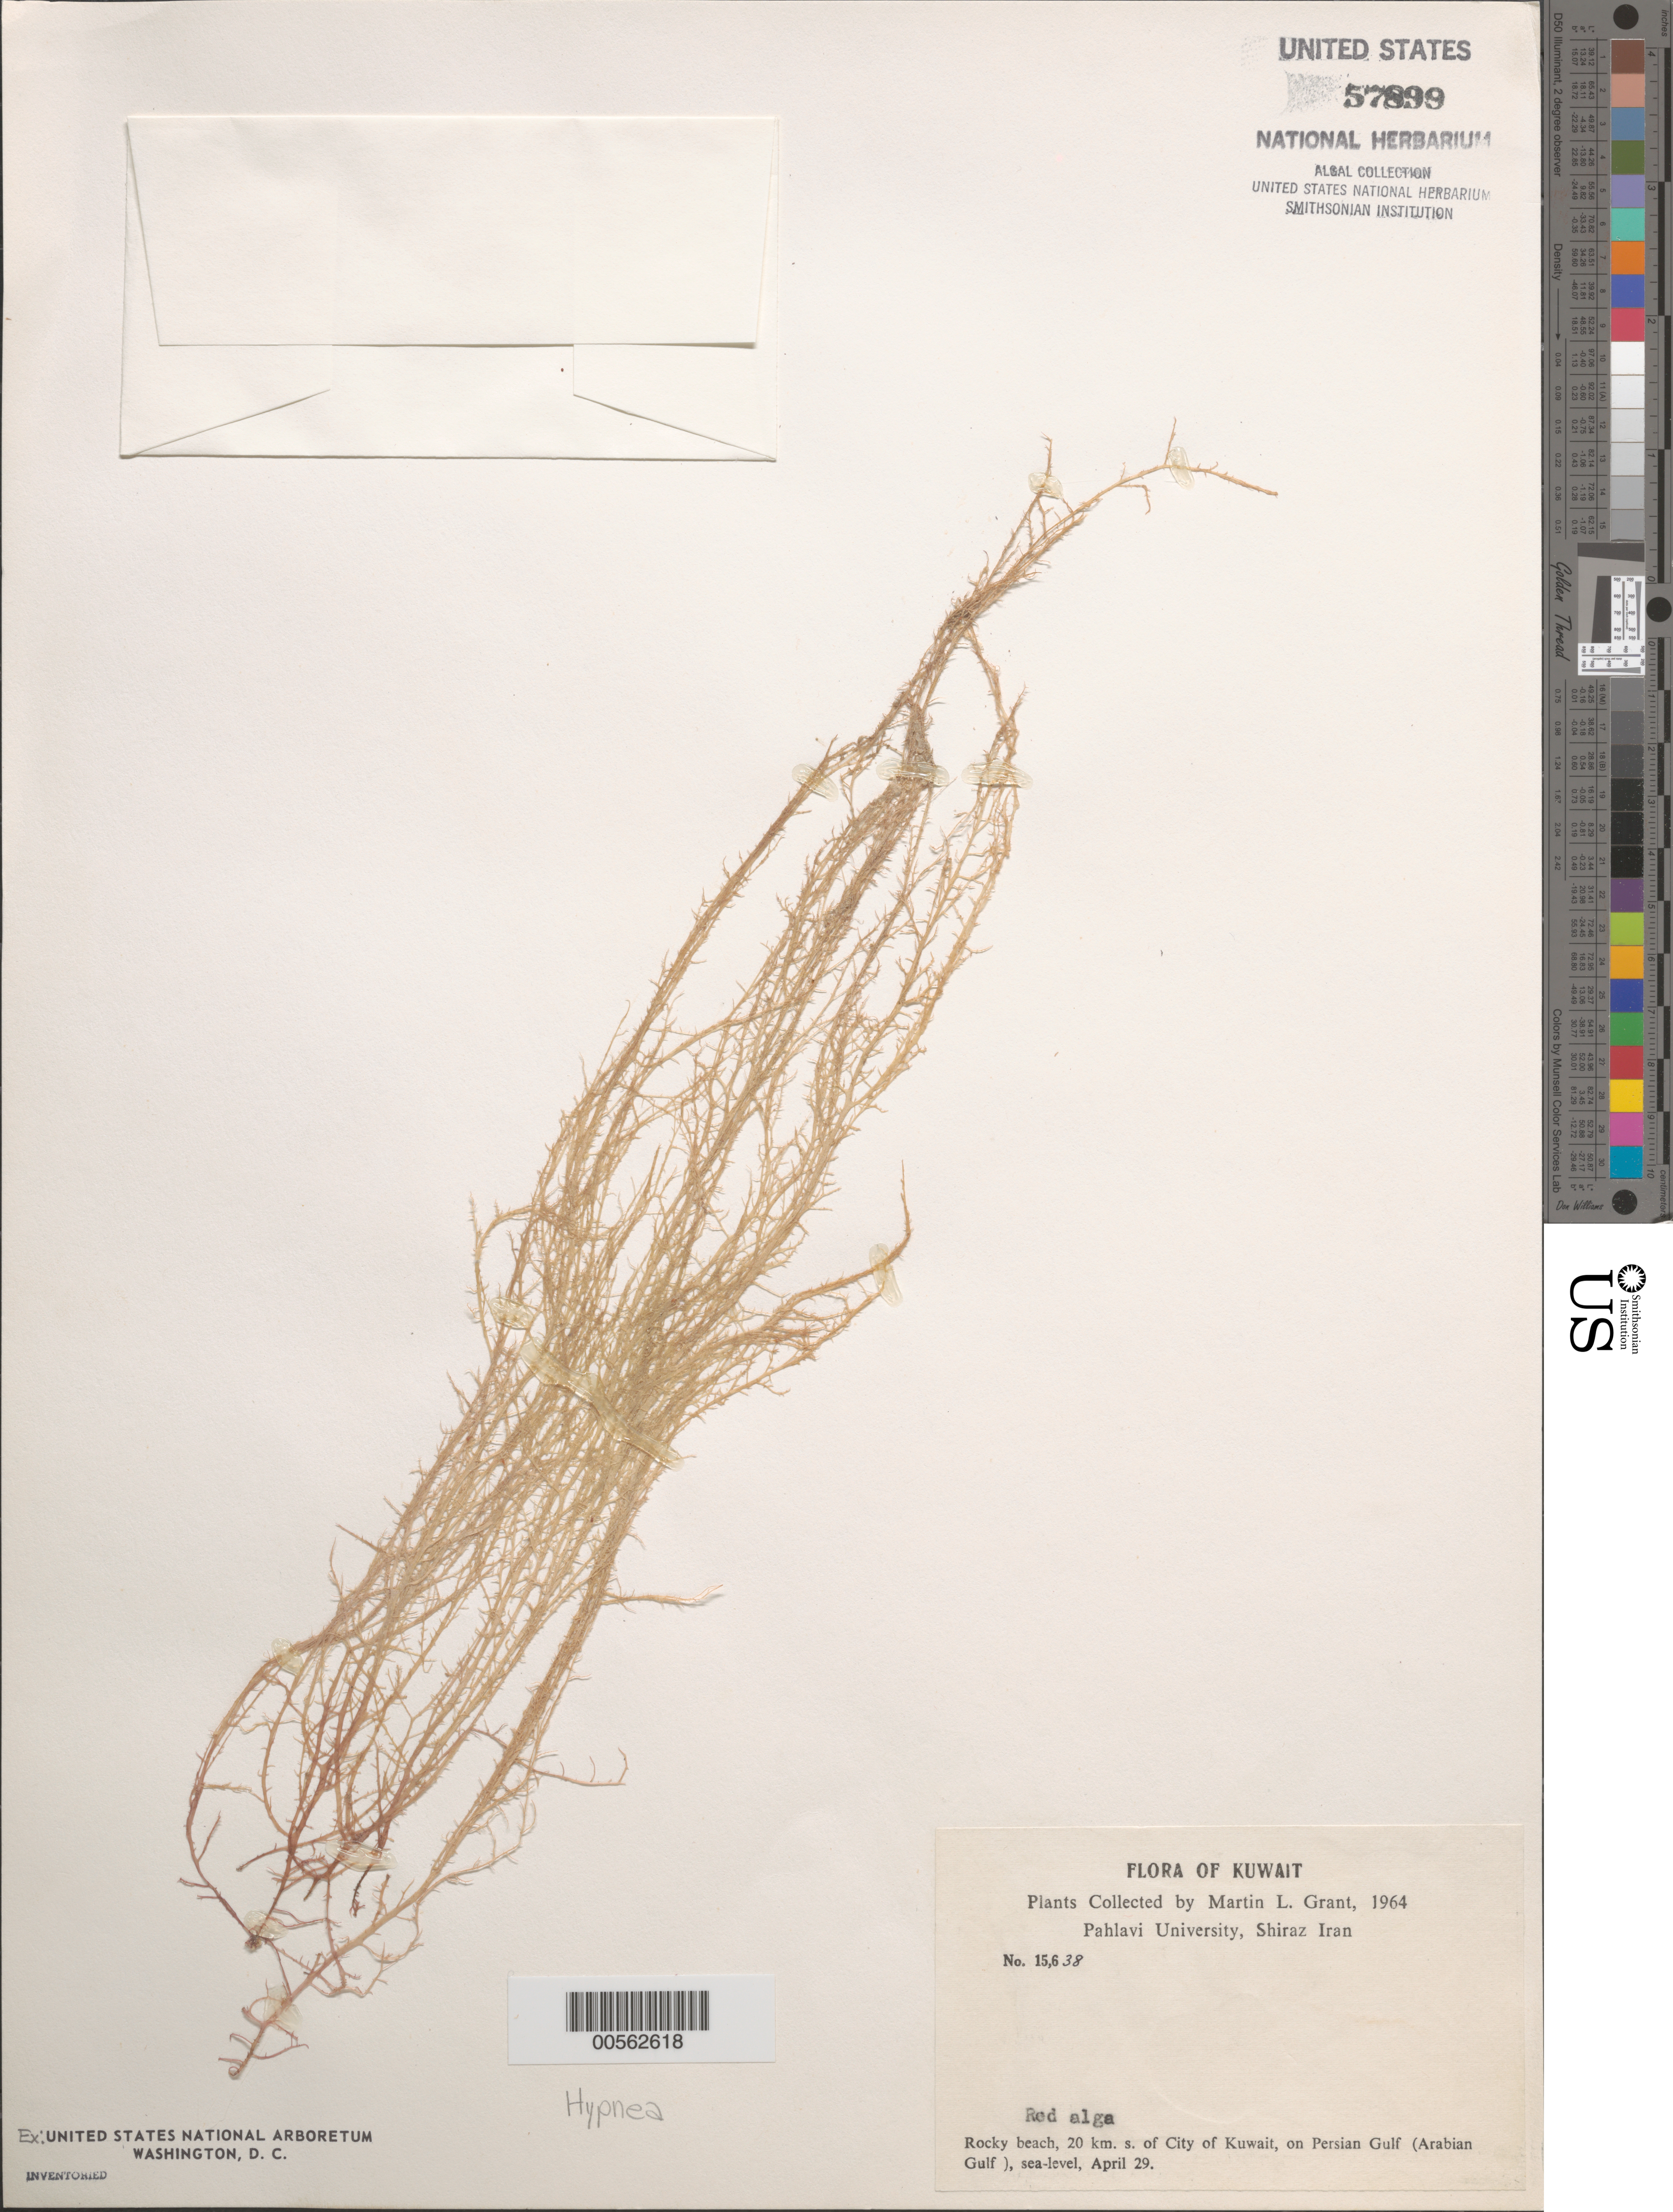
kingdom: Plantae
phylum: Rhodophyta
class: Florideophyceae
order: Gigartinales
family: Cystocloniaceae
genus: Hypnea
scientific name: Hypnea sp.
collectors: M. L. Grant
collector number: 15638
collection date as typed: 29 Apr 1964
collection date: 1964-04-29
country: Kuwait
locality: Persian Gulf, 20 km S of Al-Kuwait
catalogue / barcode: US 57899